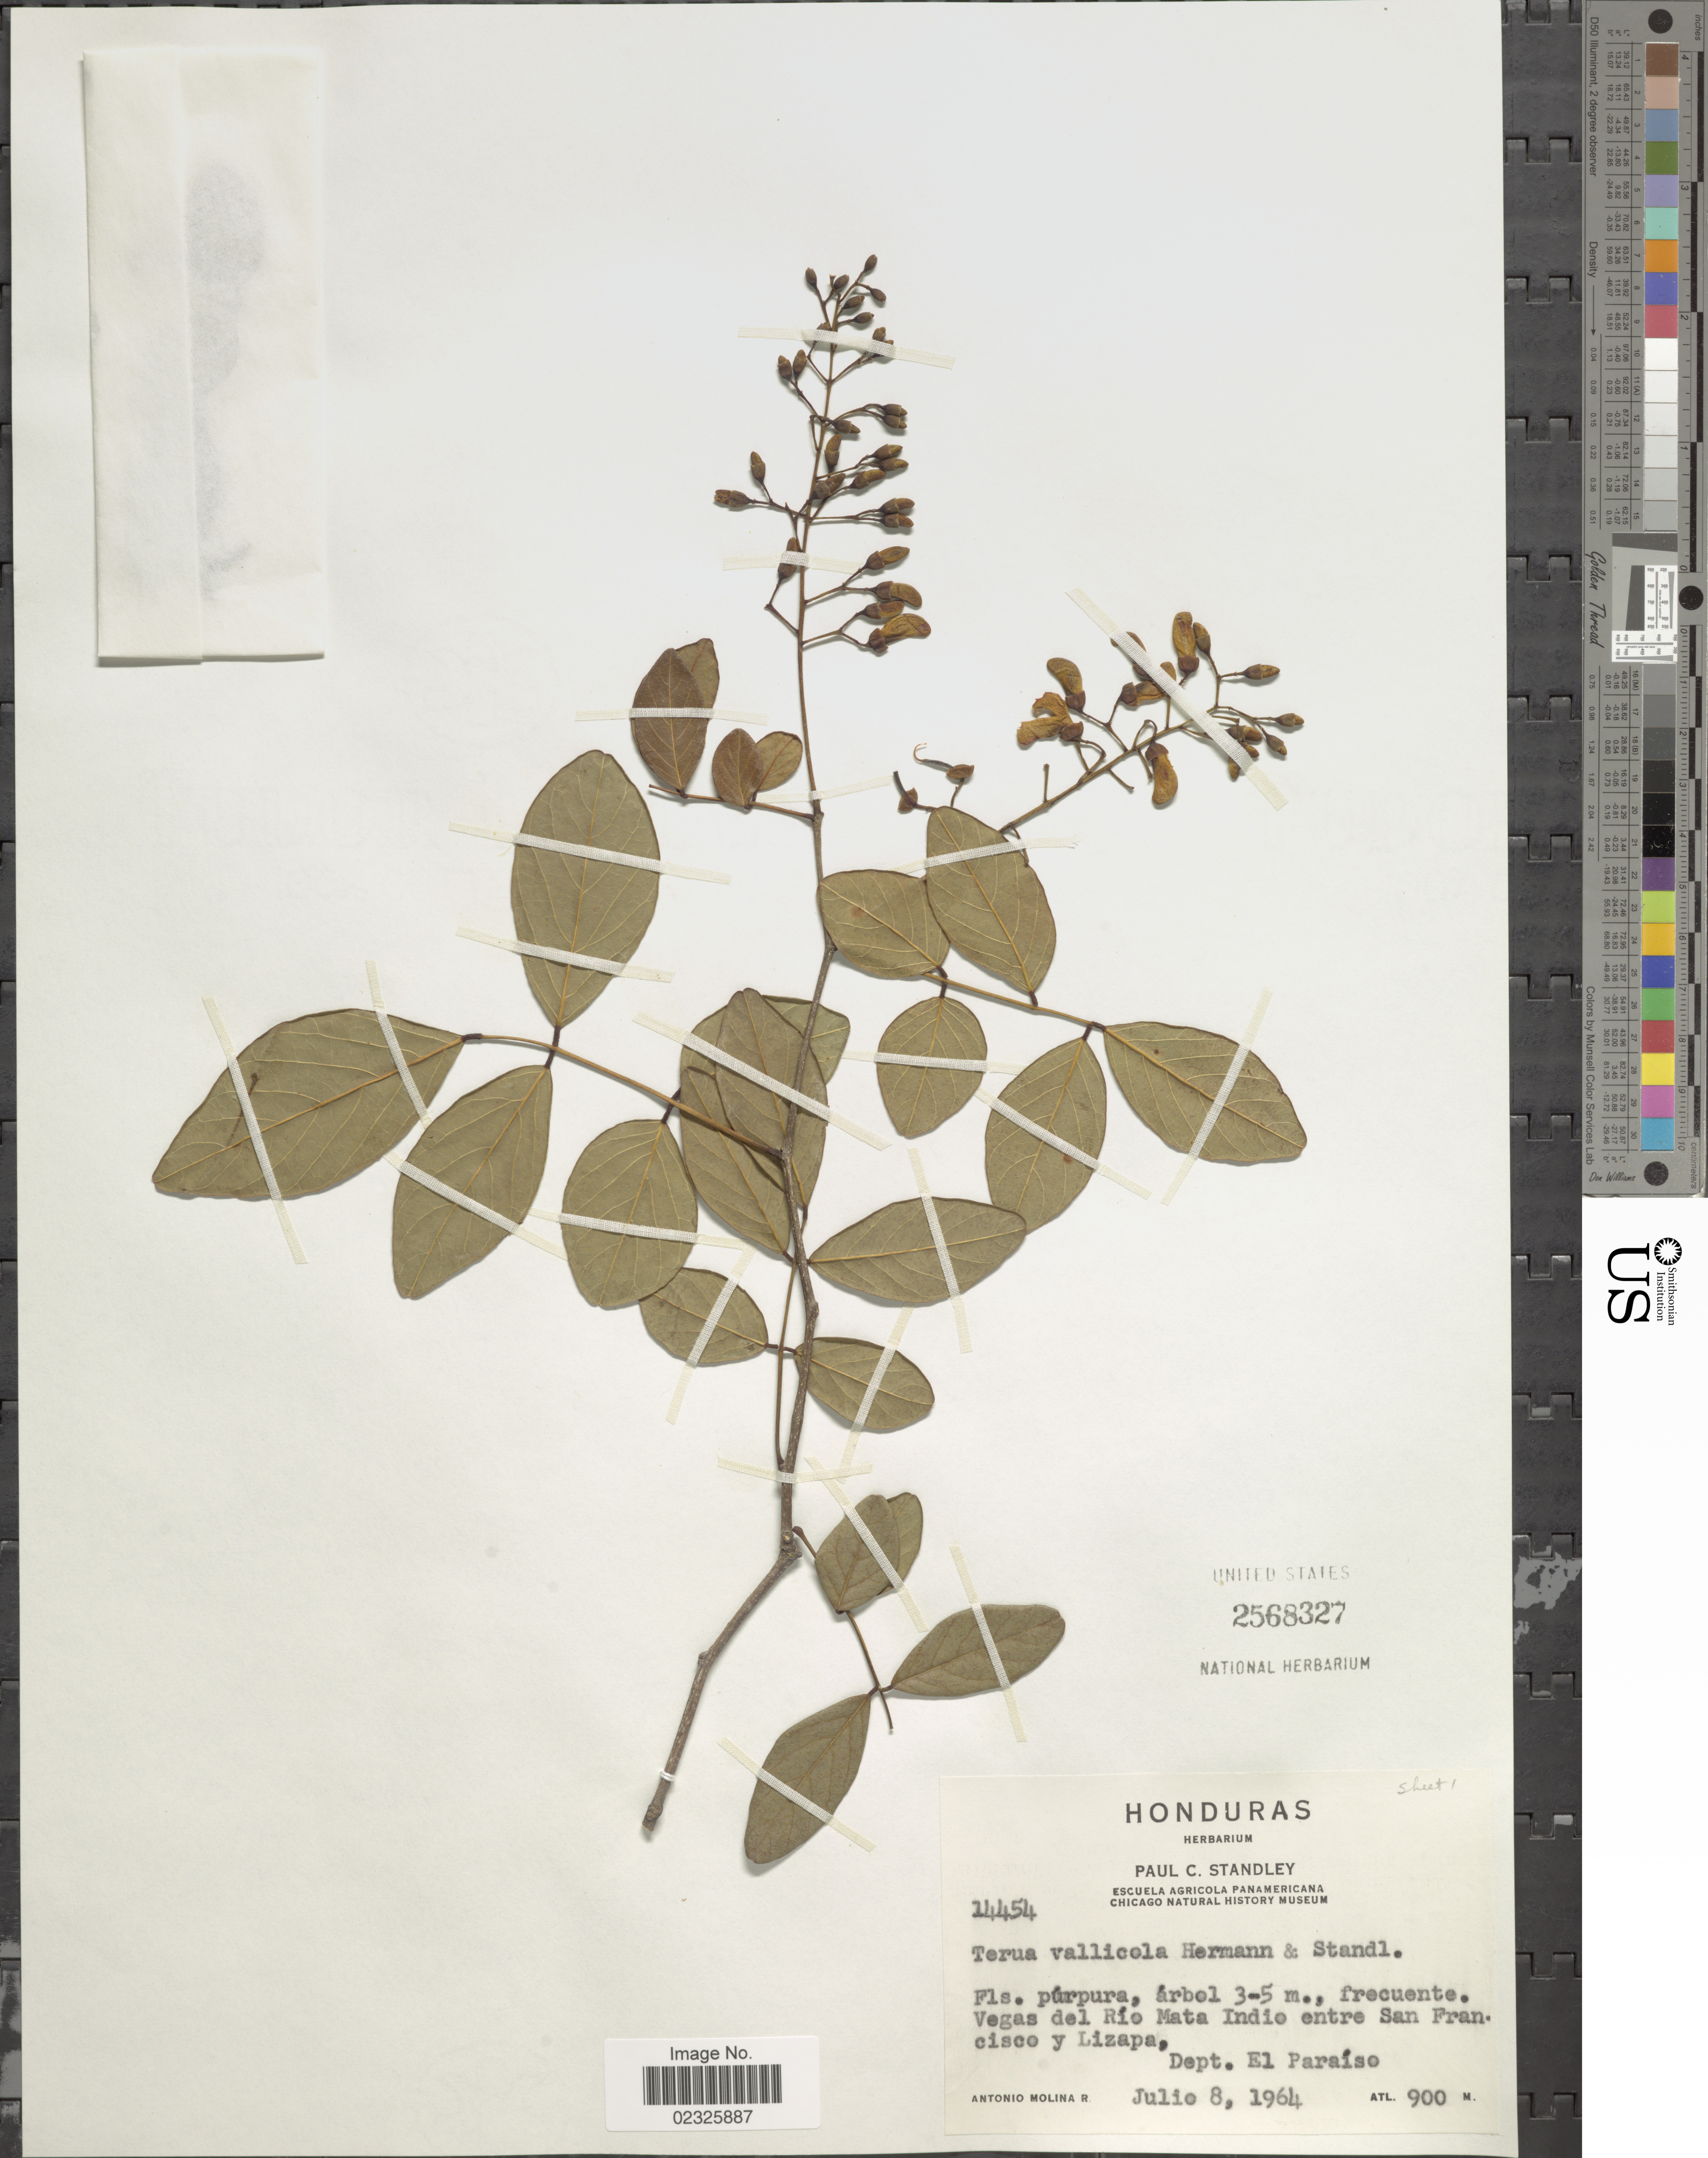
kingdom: Plantae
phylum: Tracheophyta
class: Magnoliopsida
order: Fabales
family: Fabaceae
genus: Lonchocarpus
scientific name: Lonchocarpus vallicola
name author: (Standl. & F.J. Herm.) M. Sousa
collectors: A. Molina R.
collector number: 14454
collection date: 1964-07-08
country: Honduras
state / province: El Paraíso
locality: Vegas del Río Mata Indie entre San Francisco y Lizapa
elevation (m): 900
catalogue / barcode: US 2568327